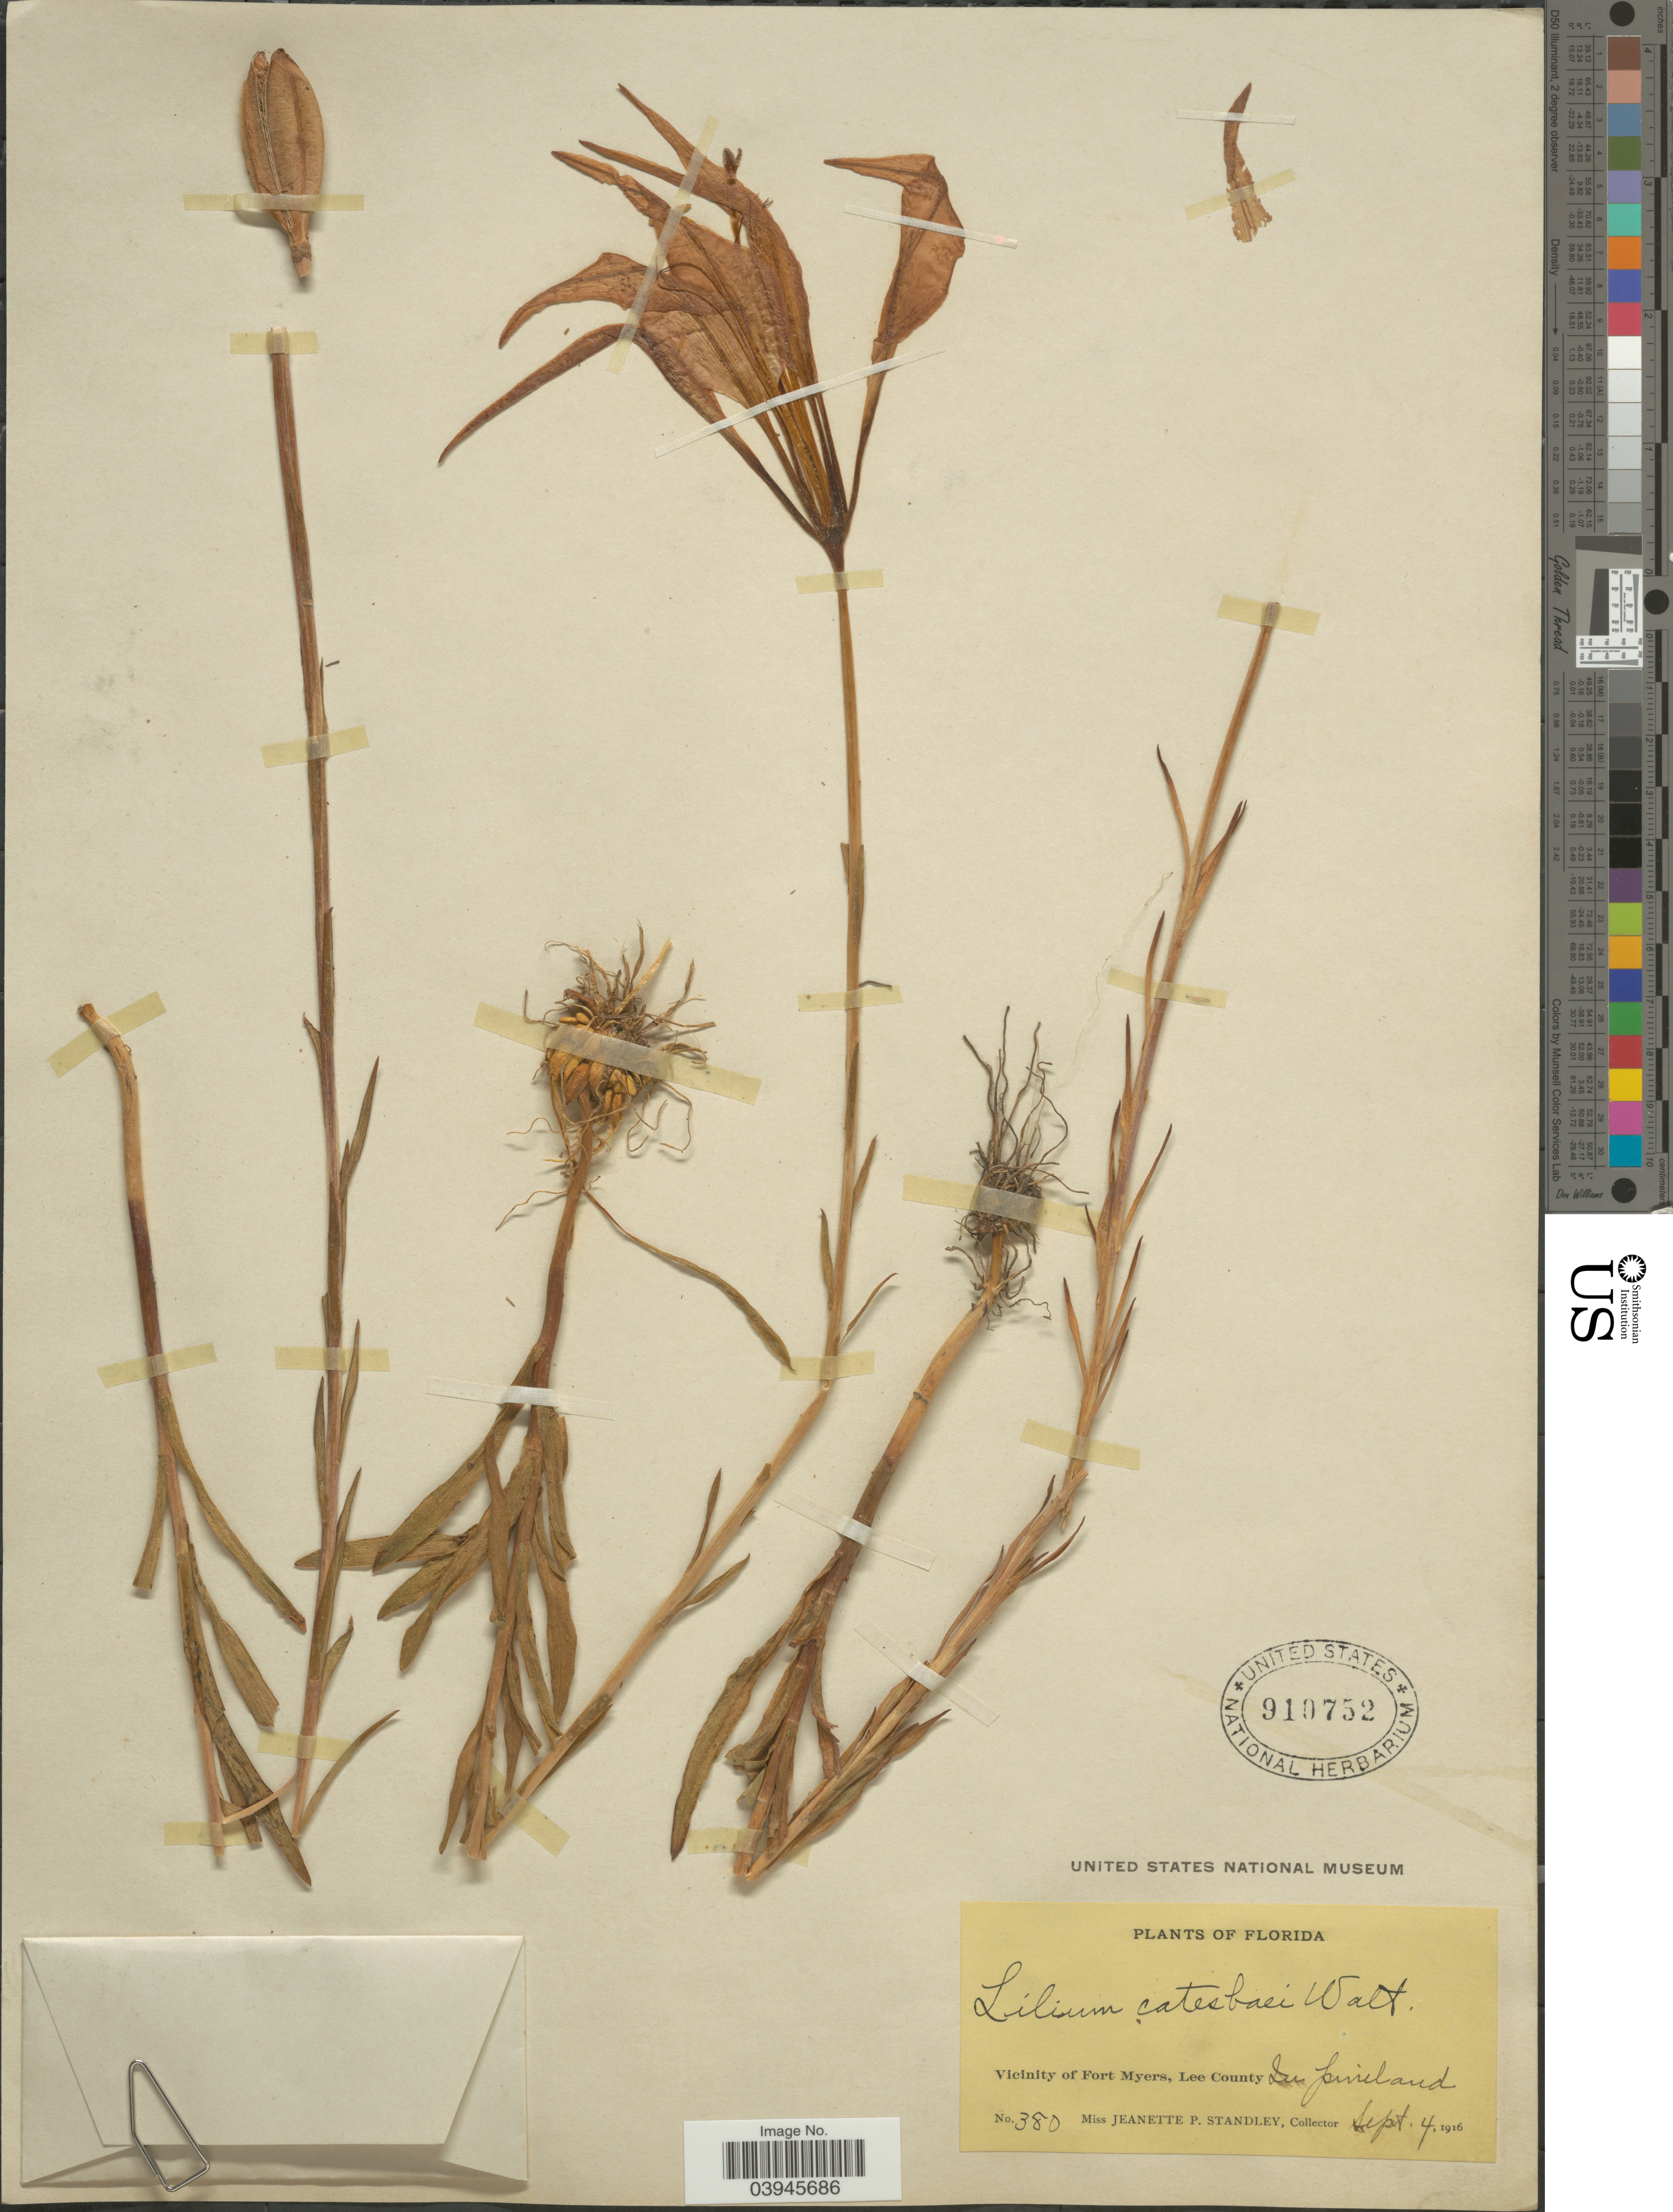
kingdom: Plantae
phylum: Tracheophyta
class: Liliopsida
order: Liliales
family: Liliaceae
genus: Lilium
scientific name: Lilium catesbaei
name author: Walter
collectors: J. P. Standley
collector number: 380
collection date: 1916-09-04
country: United States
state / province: Florida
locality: Vicinity of Fort Myers, Lee County. In pineland.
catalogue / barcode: US 910752